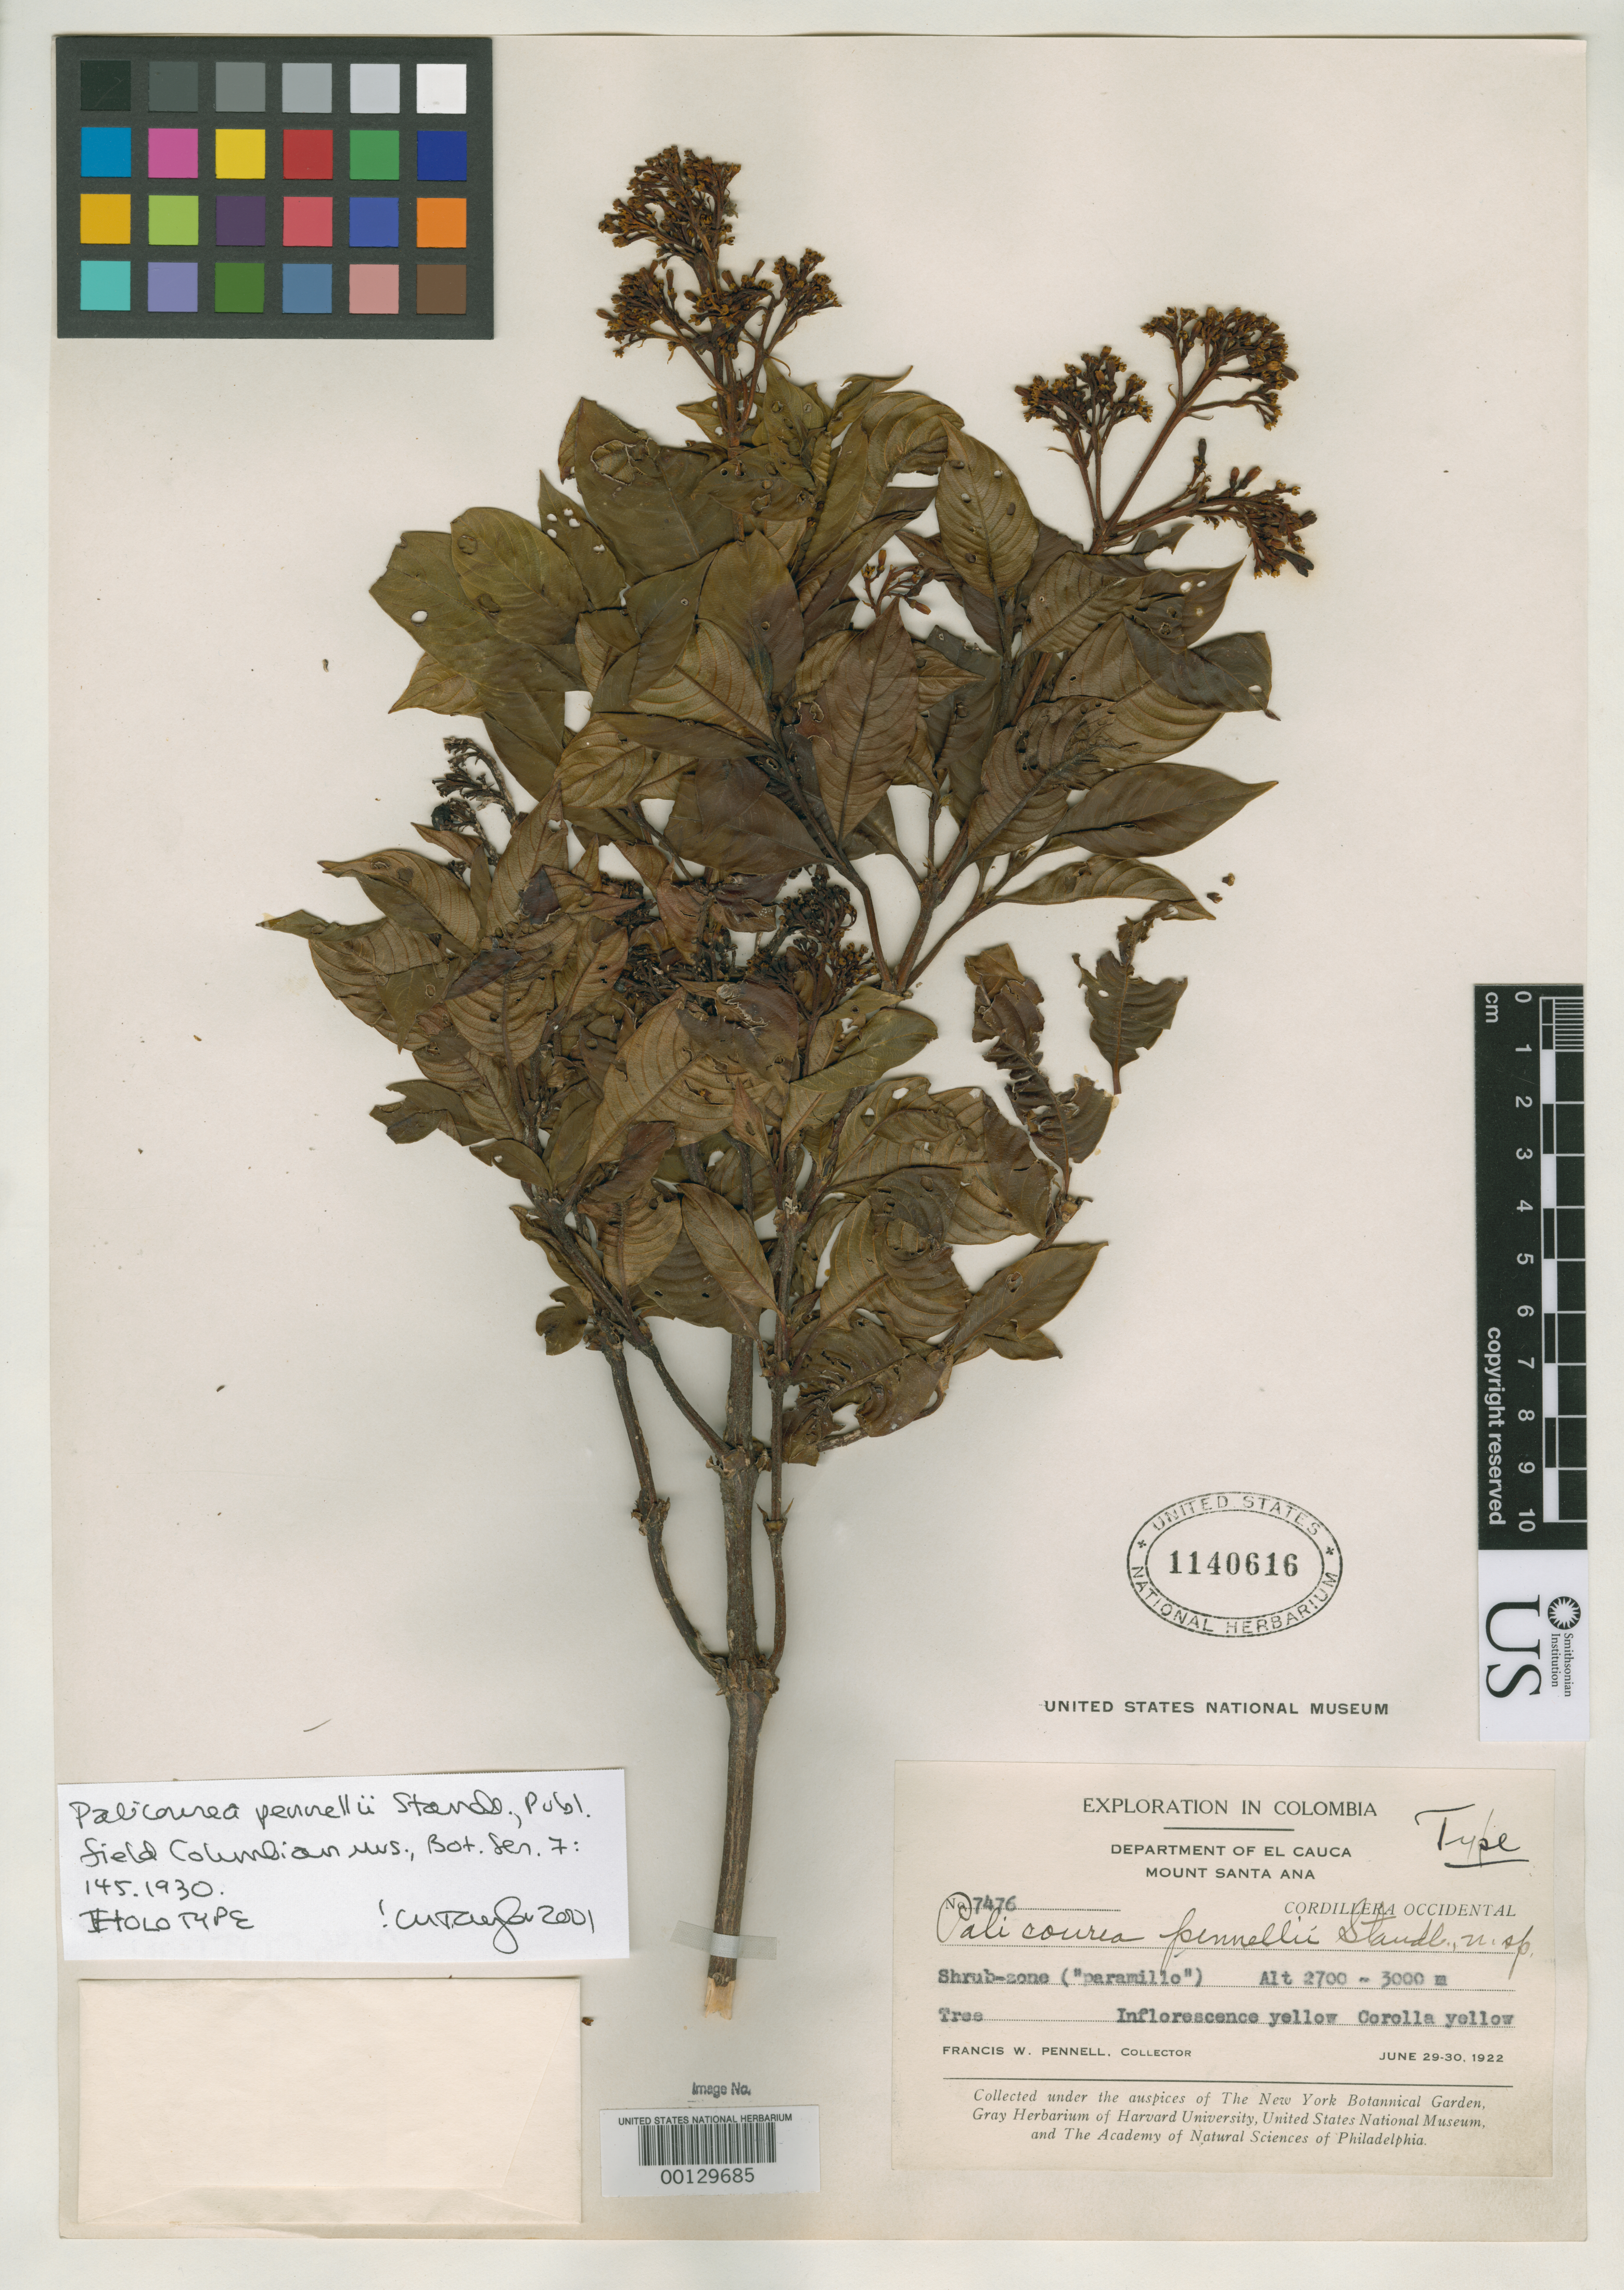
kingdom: Plantae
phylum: Tracheophyta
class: Magnoliopsida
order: Gentianales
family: Rubiaceae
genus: Palicourea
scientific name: Palicourea pennellii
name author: Standl.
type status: Holotype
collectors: F. W. Pennell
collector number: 7476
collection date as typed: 29 Jun 1922 to 30 Jun 1922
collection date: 1922-06-29/1922-06-30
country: Colombia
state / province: Cauca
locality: Mt. Santa Ana.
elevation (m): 2700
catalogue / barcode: US 1140616